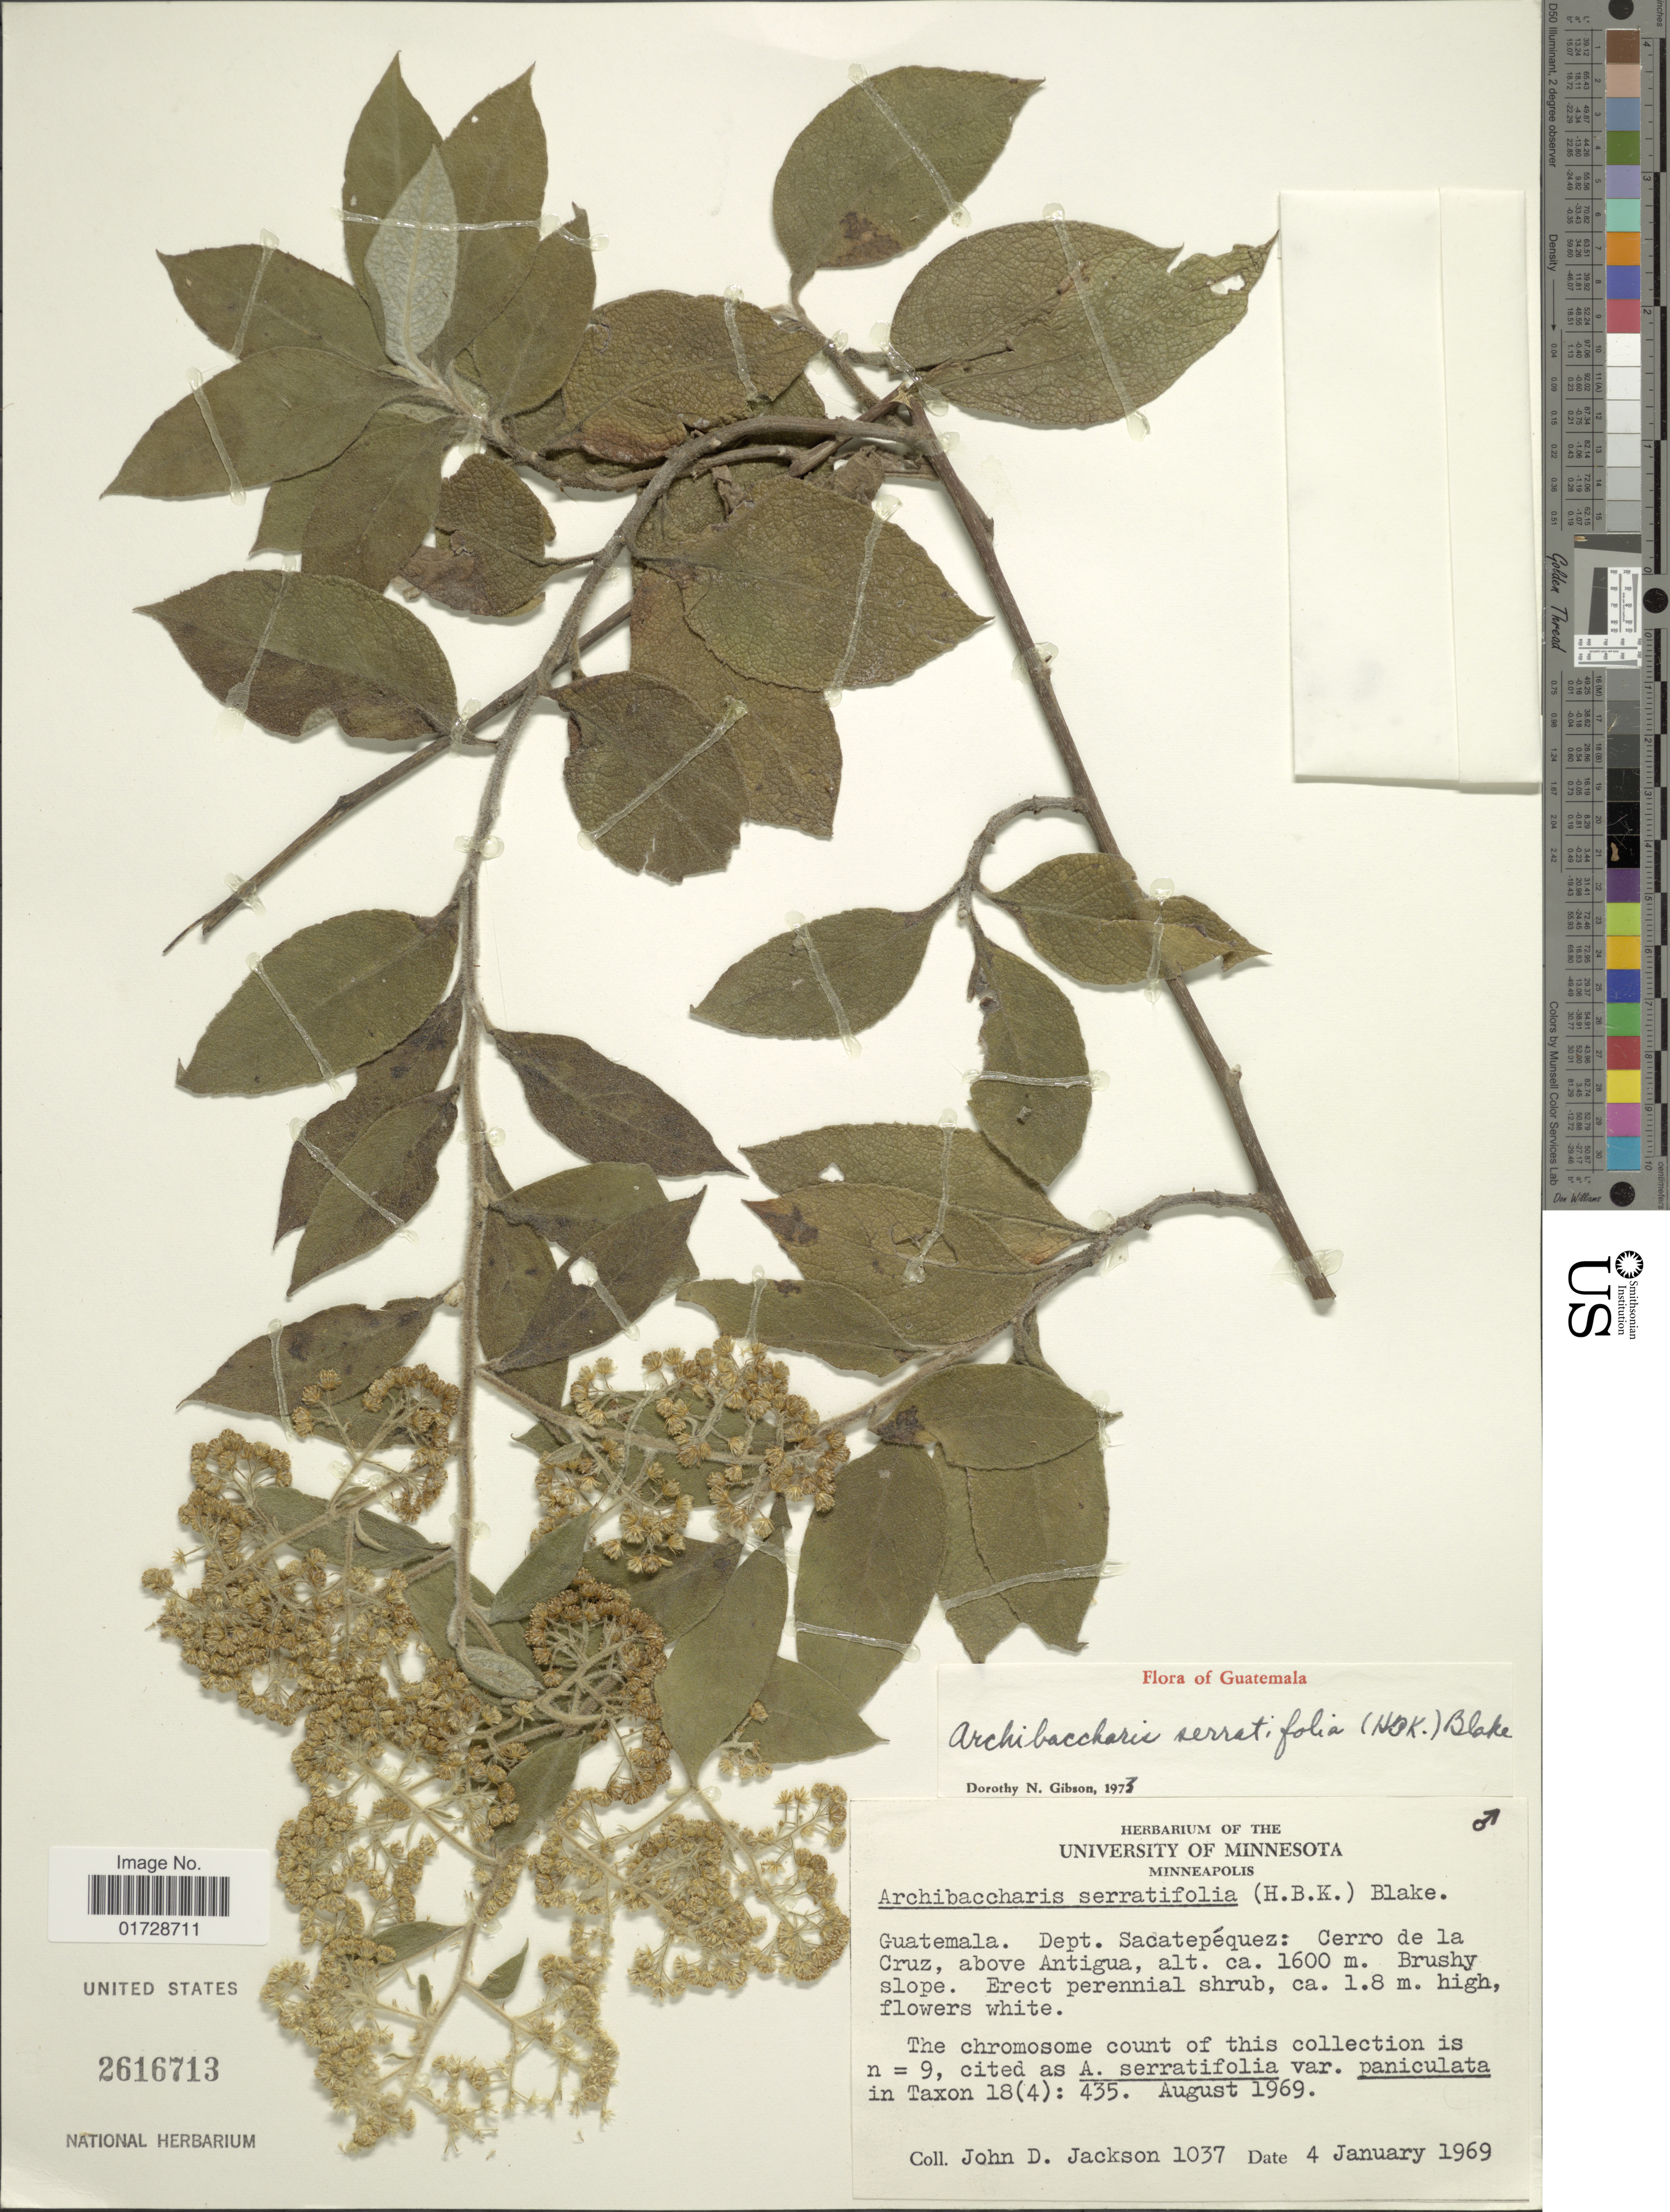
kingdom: Plantae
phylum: Tracheophyta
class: Magnoliopsida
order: Asterales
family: Asteraceae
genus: Archibaccharis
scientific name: Archibaccharis serratifolia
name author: (Kunth) S.F. Blake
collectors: J. Jackson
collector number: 1037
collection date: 1969-01-04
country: Guatemala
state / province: Sacatepéquez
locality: Cerro de la Cruz, above Antigua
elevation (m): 1600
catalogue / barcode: US 2616713